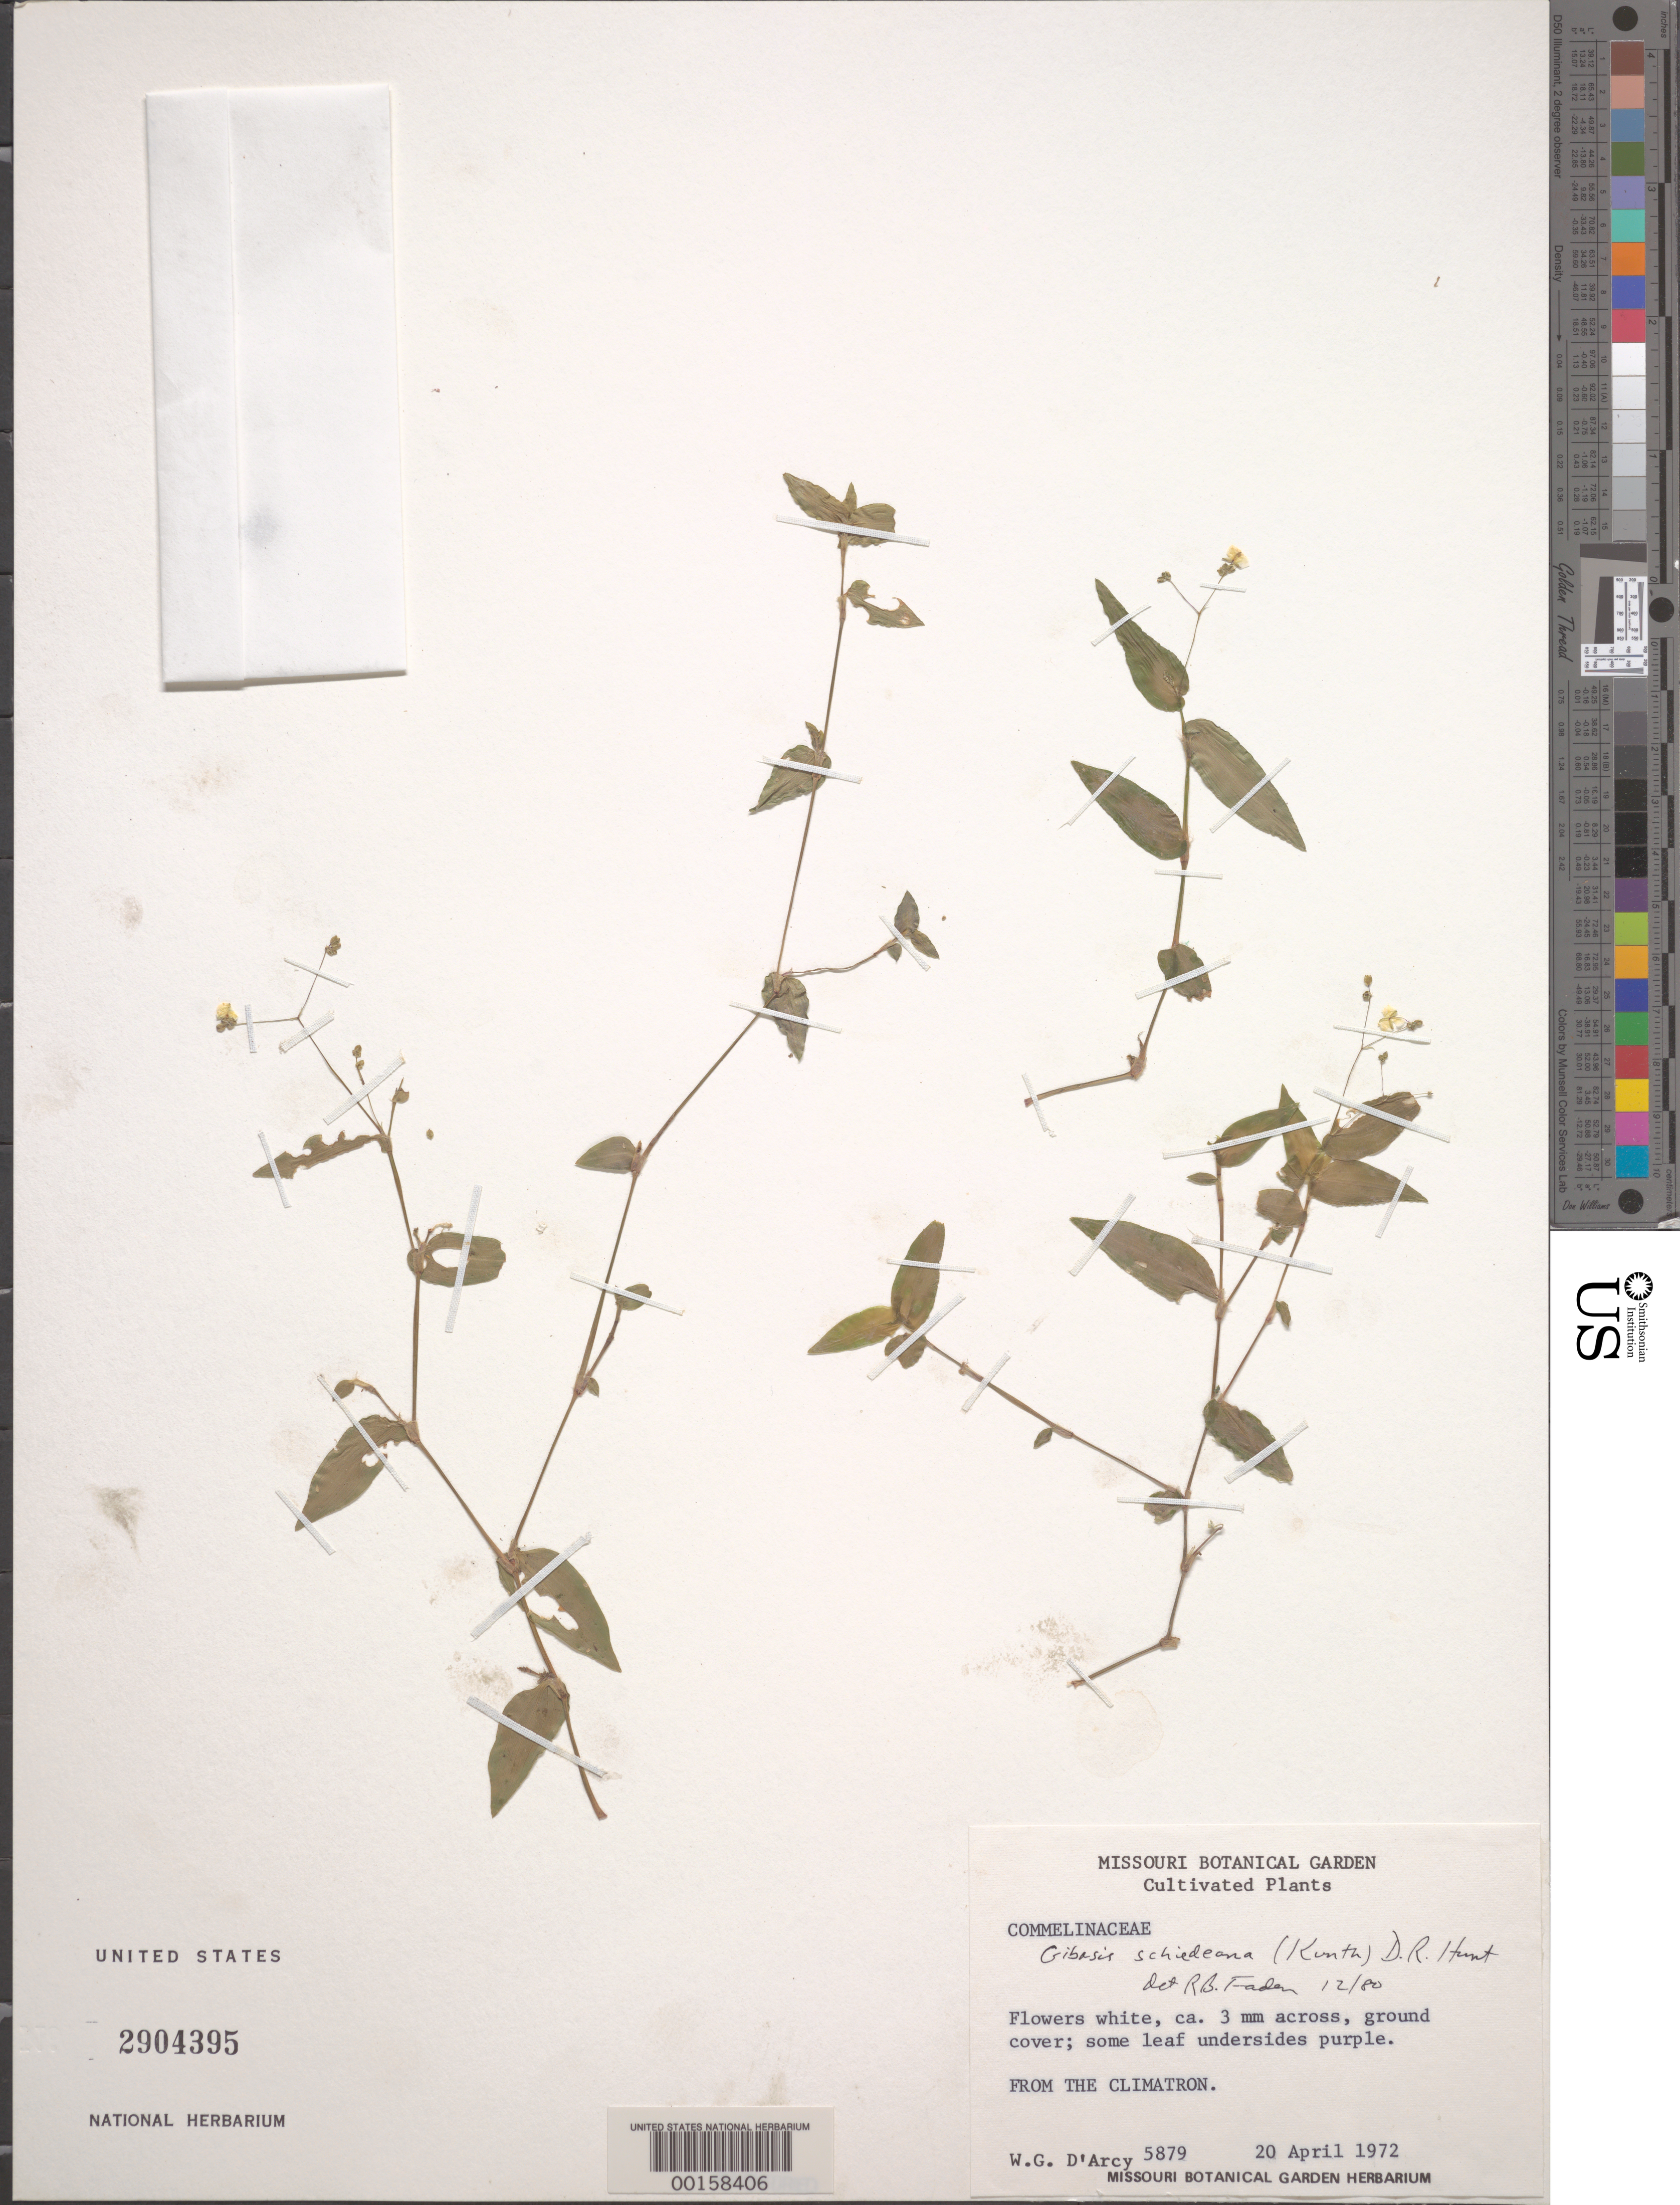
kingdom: Plantae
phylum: Tracheophyta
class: Liliopsida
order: Commelinales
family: Commelinaceae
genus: Gibasis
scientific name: Gibasis pellucida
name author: (M. Martens & Galeotti) D.R. Hunt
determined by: Faden, Robert B., (US), Smithsonian Institution - National Museum of Natural History (UNITED STATES)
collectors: W. G. D'Arcy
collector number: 5879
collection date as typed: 20 Apr 1972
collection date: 1972-04-20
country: Panama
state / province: Chiriquí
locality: Around San Felix.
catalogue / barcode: US 2904395